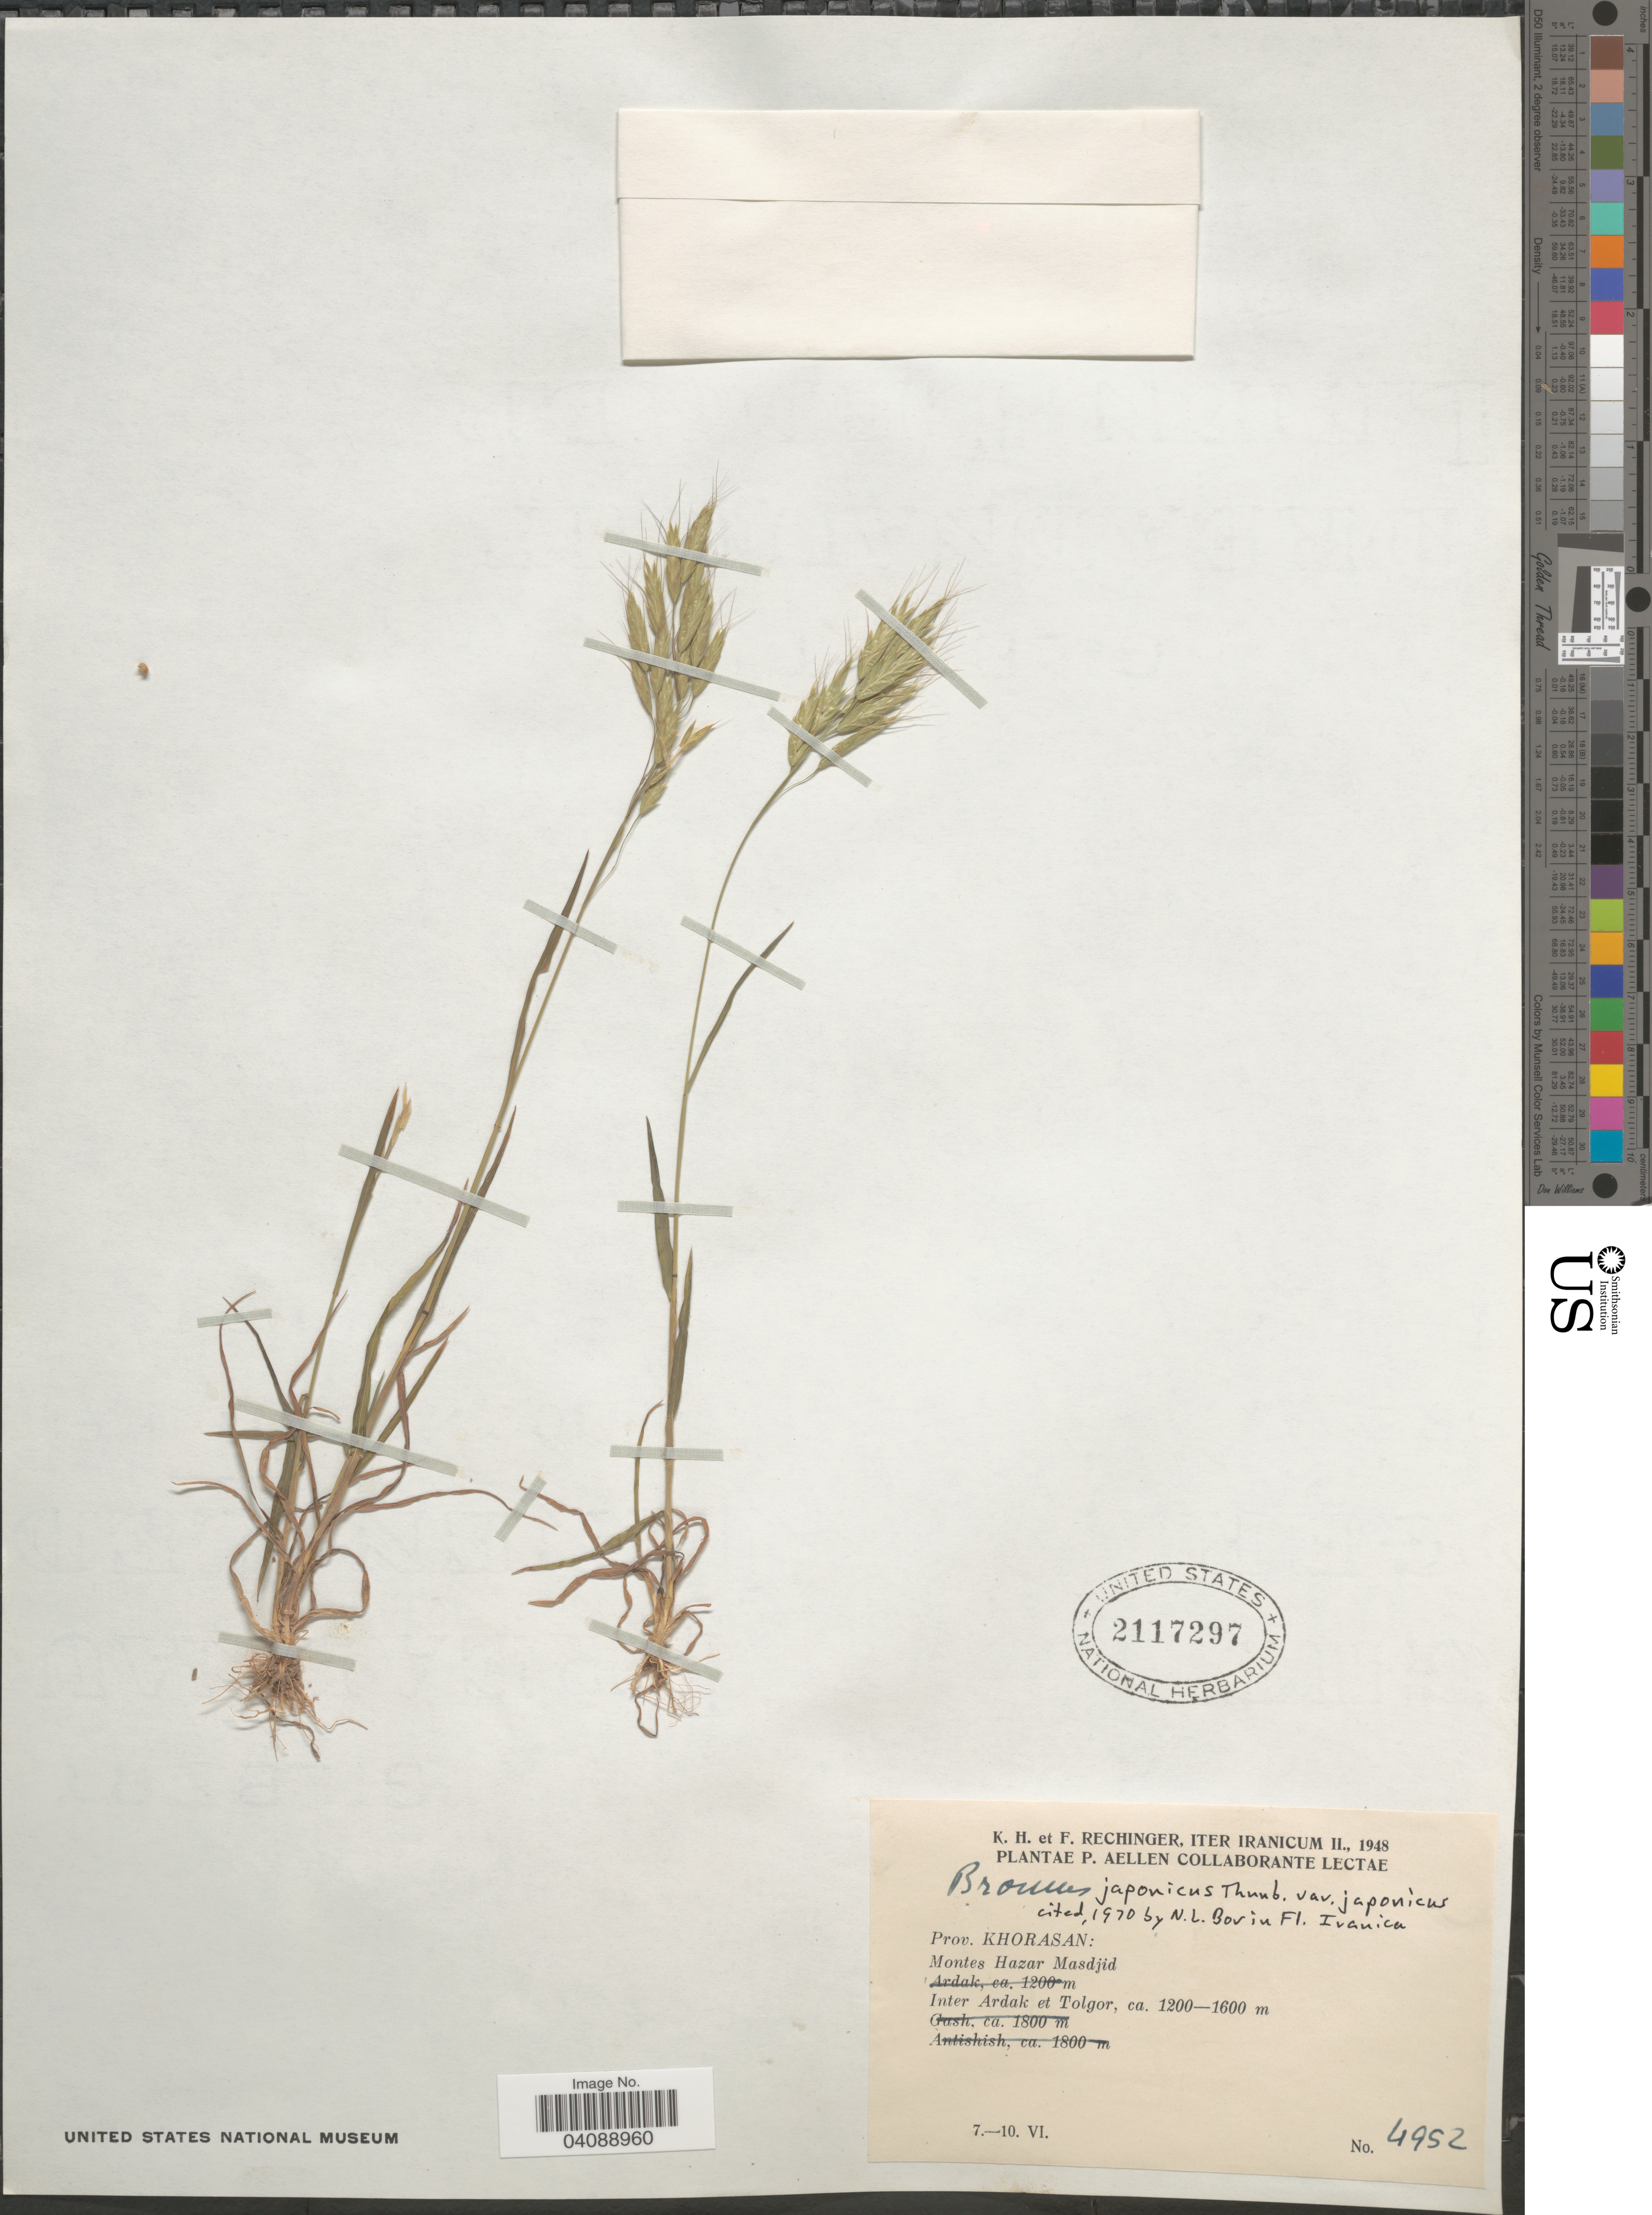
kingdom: Plantae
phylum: Tracheophyta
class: Liliopsida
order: Poales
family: Poaceae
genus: Bromus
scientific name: Bromus japonicus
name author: Houtt.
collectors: K. H. Rechinger & F. Rechinger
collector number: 4952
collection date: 1948-06-07/1948-06-10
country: Iran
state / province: Khorasan [obsolete]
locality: Iter Iranicum II., 1948. Prov. Khorasan: Montes Hazar Masdjid. Inter Ardak et Tolgor.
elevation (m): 1200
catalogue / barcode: US 2117297